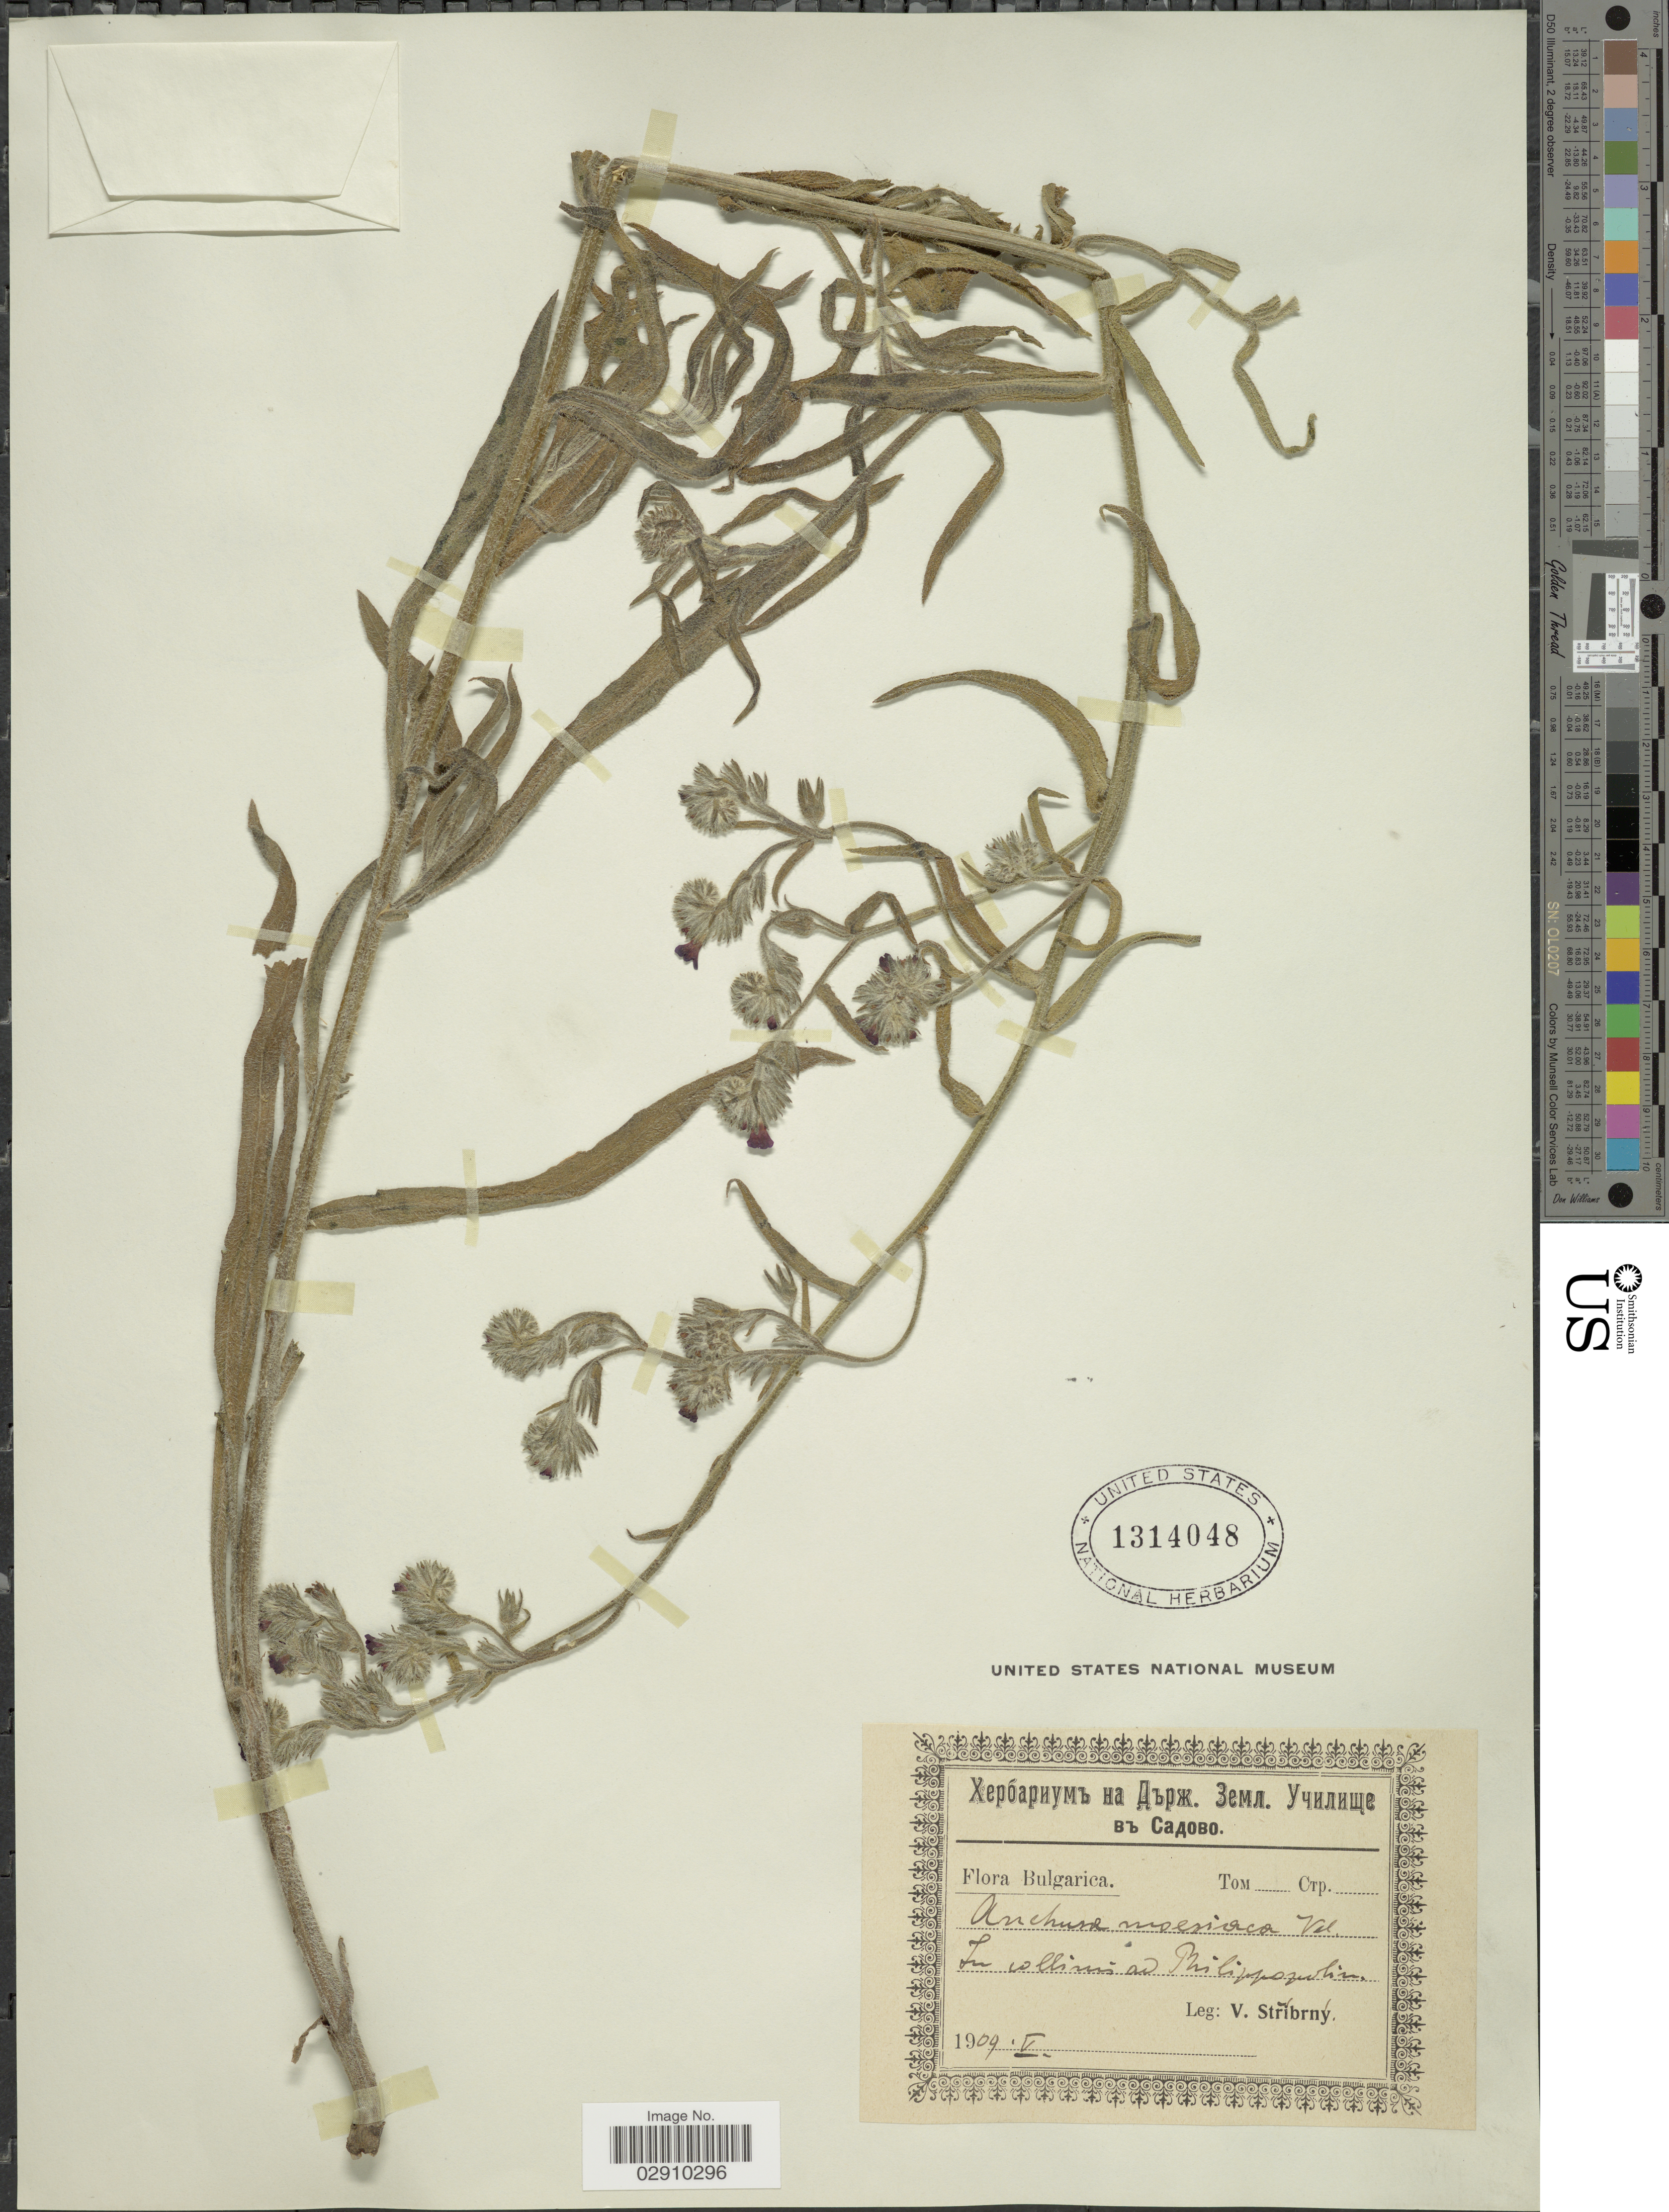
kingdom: Plantae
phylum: Tracheophyta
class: Magnoliopsida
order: Boraginales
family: Boraginaceae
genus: Anchusa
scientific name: Anchusa officinalis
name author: L.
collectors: V. Stribrny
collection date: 1909-05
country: Bulgaria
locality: Bulgarica. In collinis ad Philippopolis.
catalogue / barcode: US 1314048